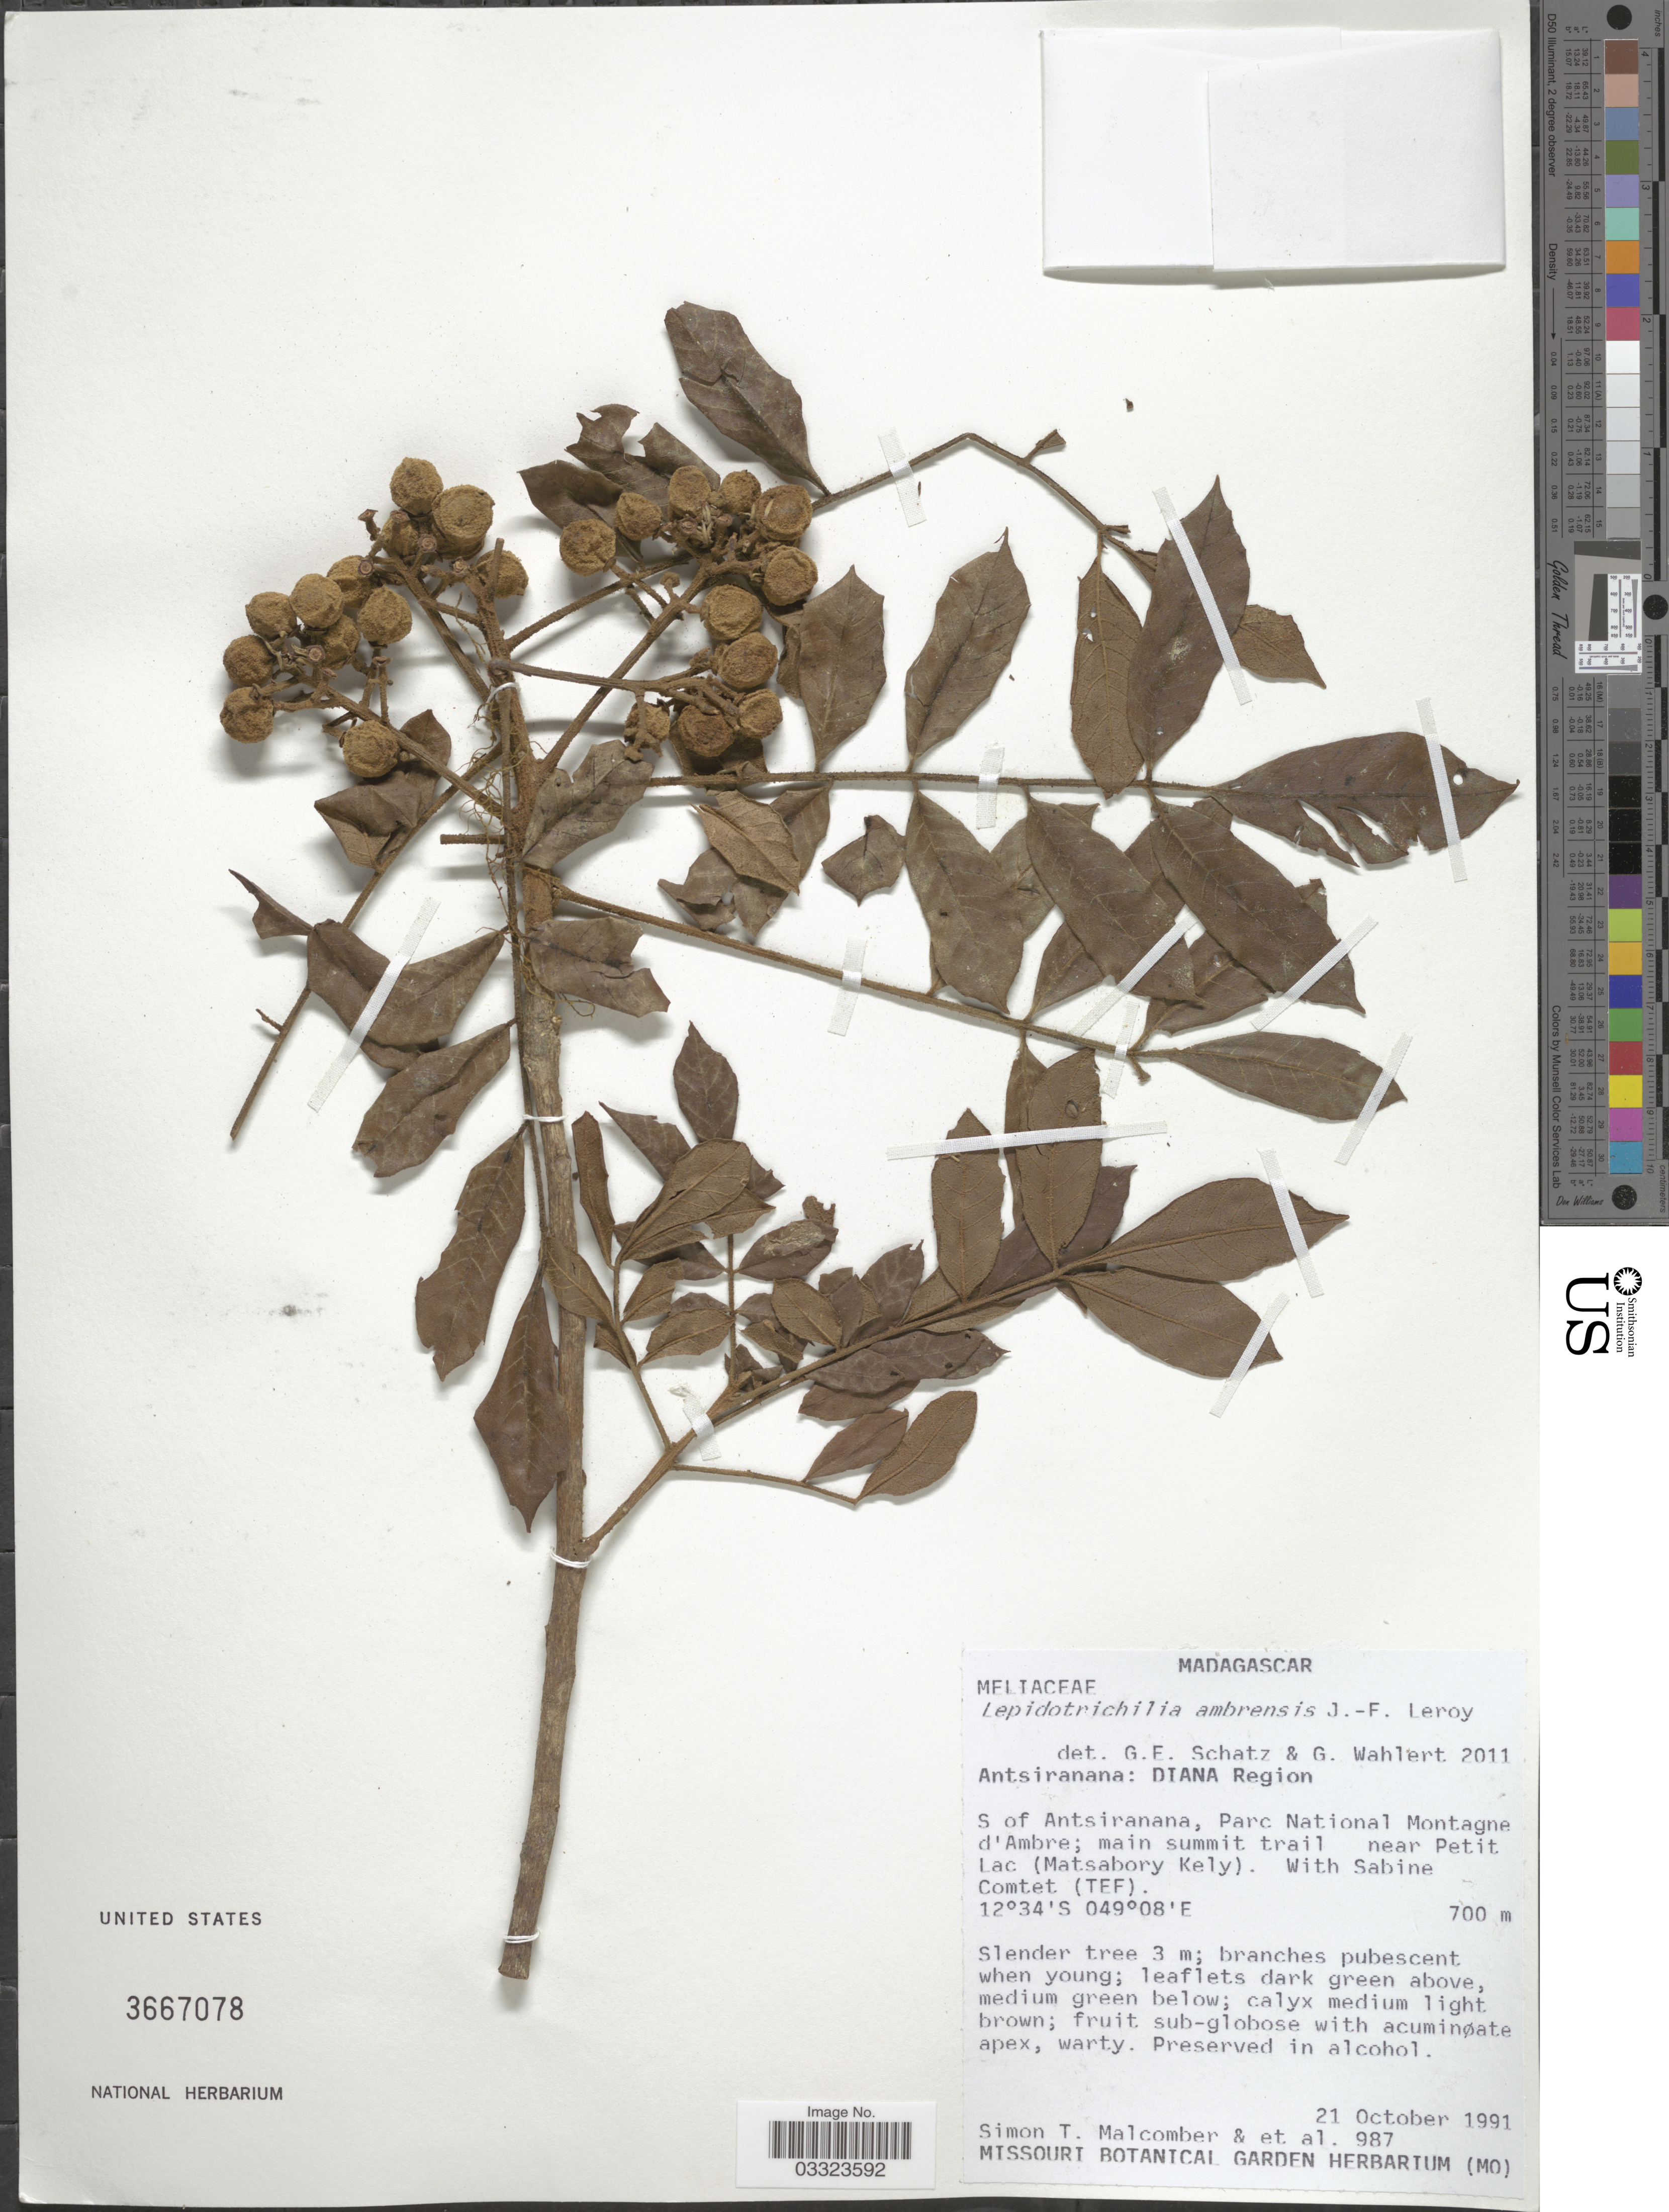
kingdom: Plantae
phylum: Tracheophyta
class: Magnoliopsida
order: Sapindales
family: Meliaceae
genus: Lepidotrichilia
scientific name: Lepidotrichilia ambrensis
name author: J.-F. Leroy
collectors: S. T. Malcomber & S. Comtet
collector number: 987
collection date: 1991-10-21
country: Madagascar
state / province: Diana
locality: DIANA Region. S of Antsiranana, Parc National Montagne d'Ambre; main summit trail near Petit Lac (Matsabory Kely).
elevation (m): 700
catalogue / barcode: US 3667078